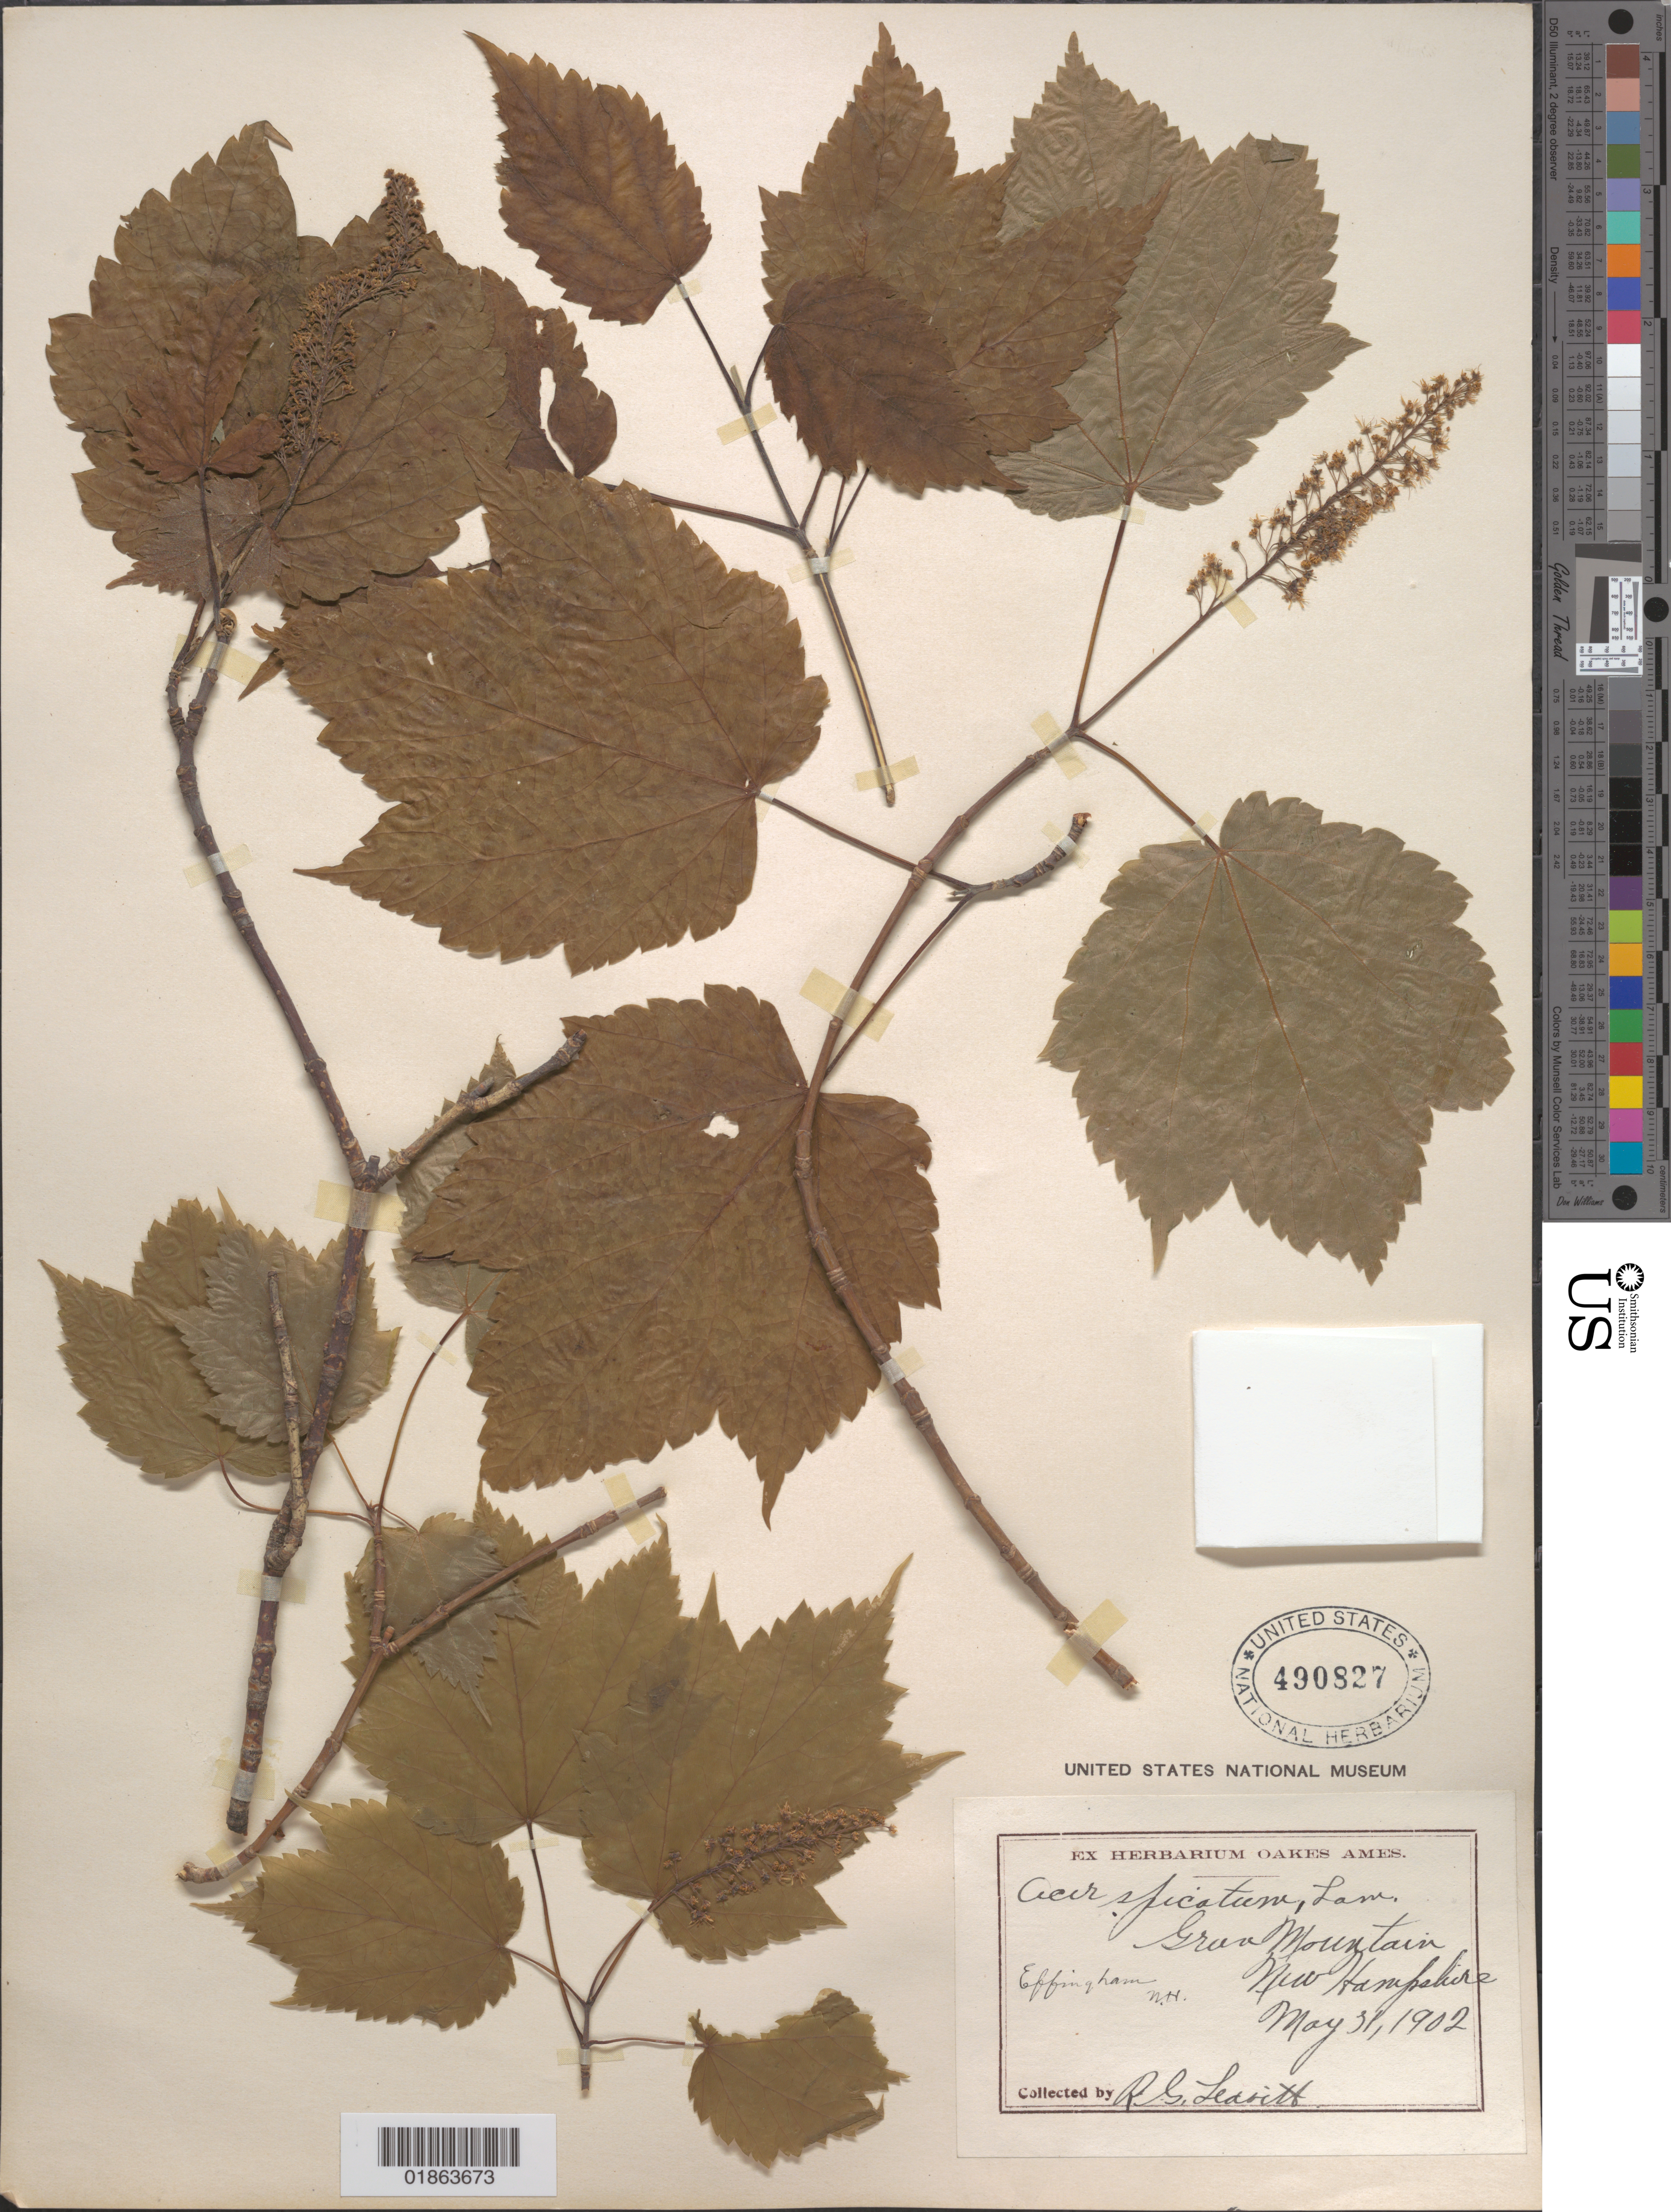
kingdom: Plantae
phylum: Tracheophyta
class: Magnoliopsida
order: Sapindales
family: Sapindaceae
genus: Acer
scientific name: Acer spicatum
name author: Lam.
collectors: R. G. Leavitt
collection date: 1902-05-31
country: United States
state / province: New Hampshire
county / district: Carroll County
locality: Green Mountain, Effingham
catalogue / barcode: US 490827